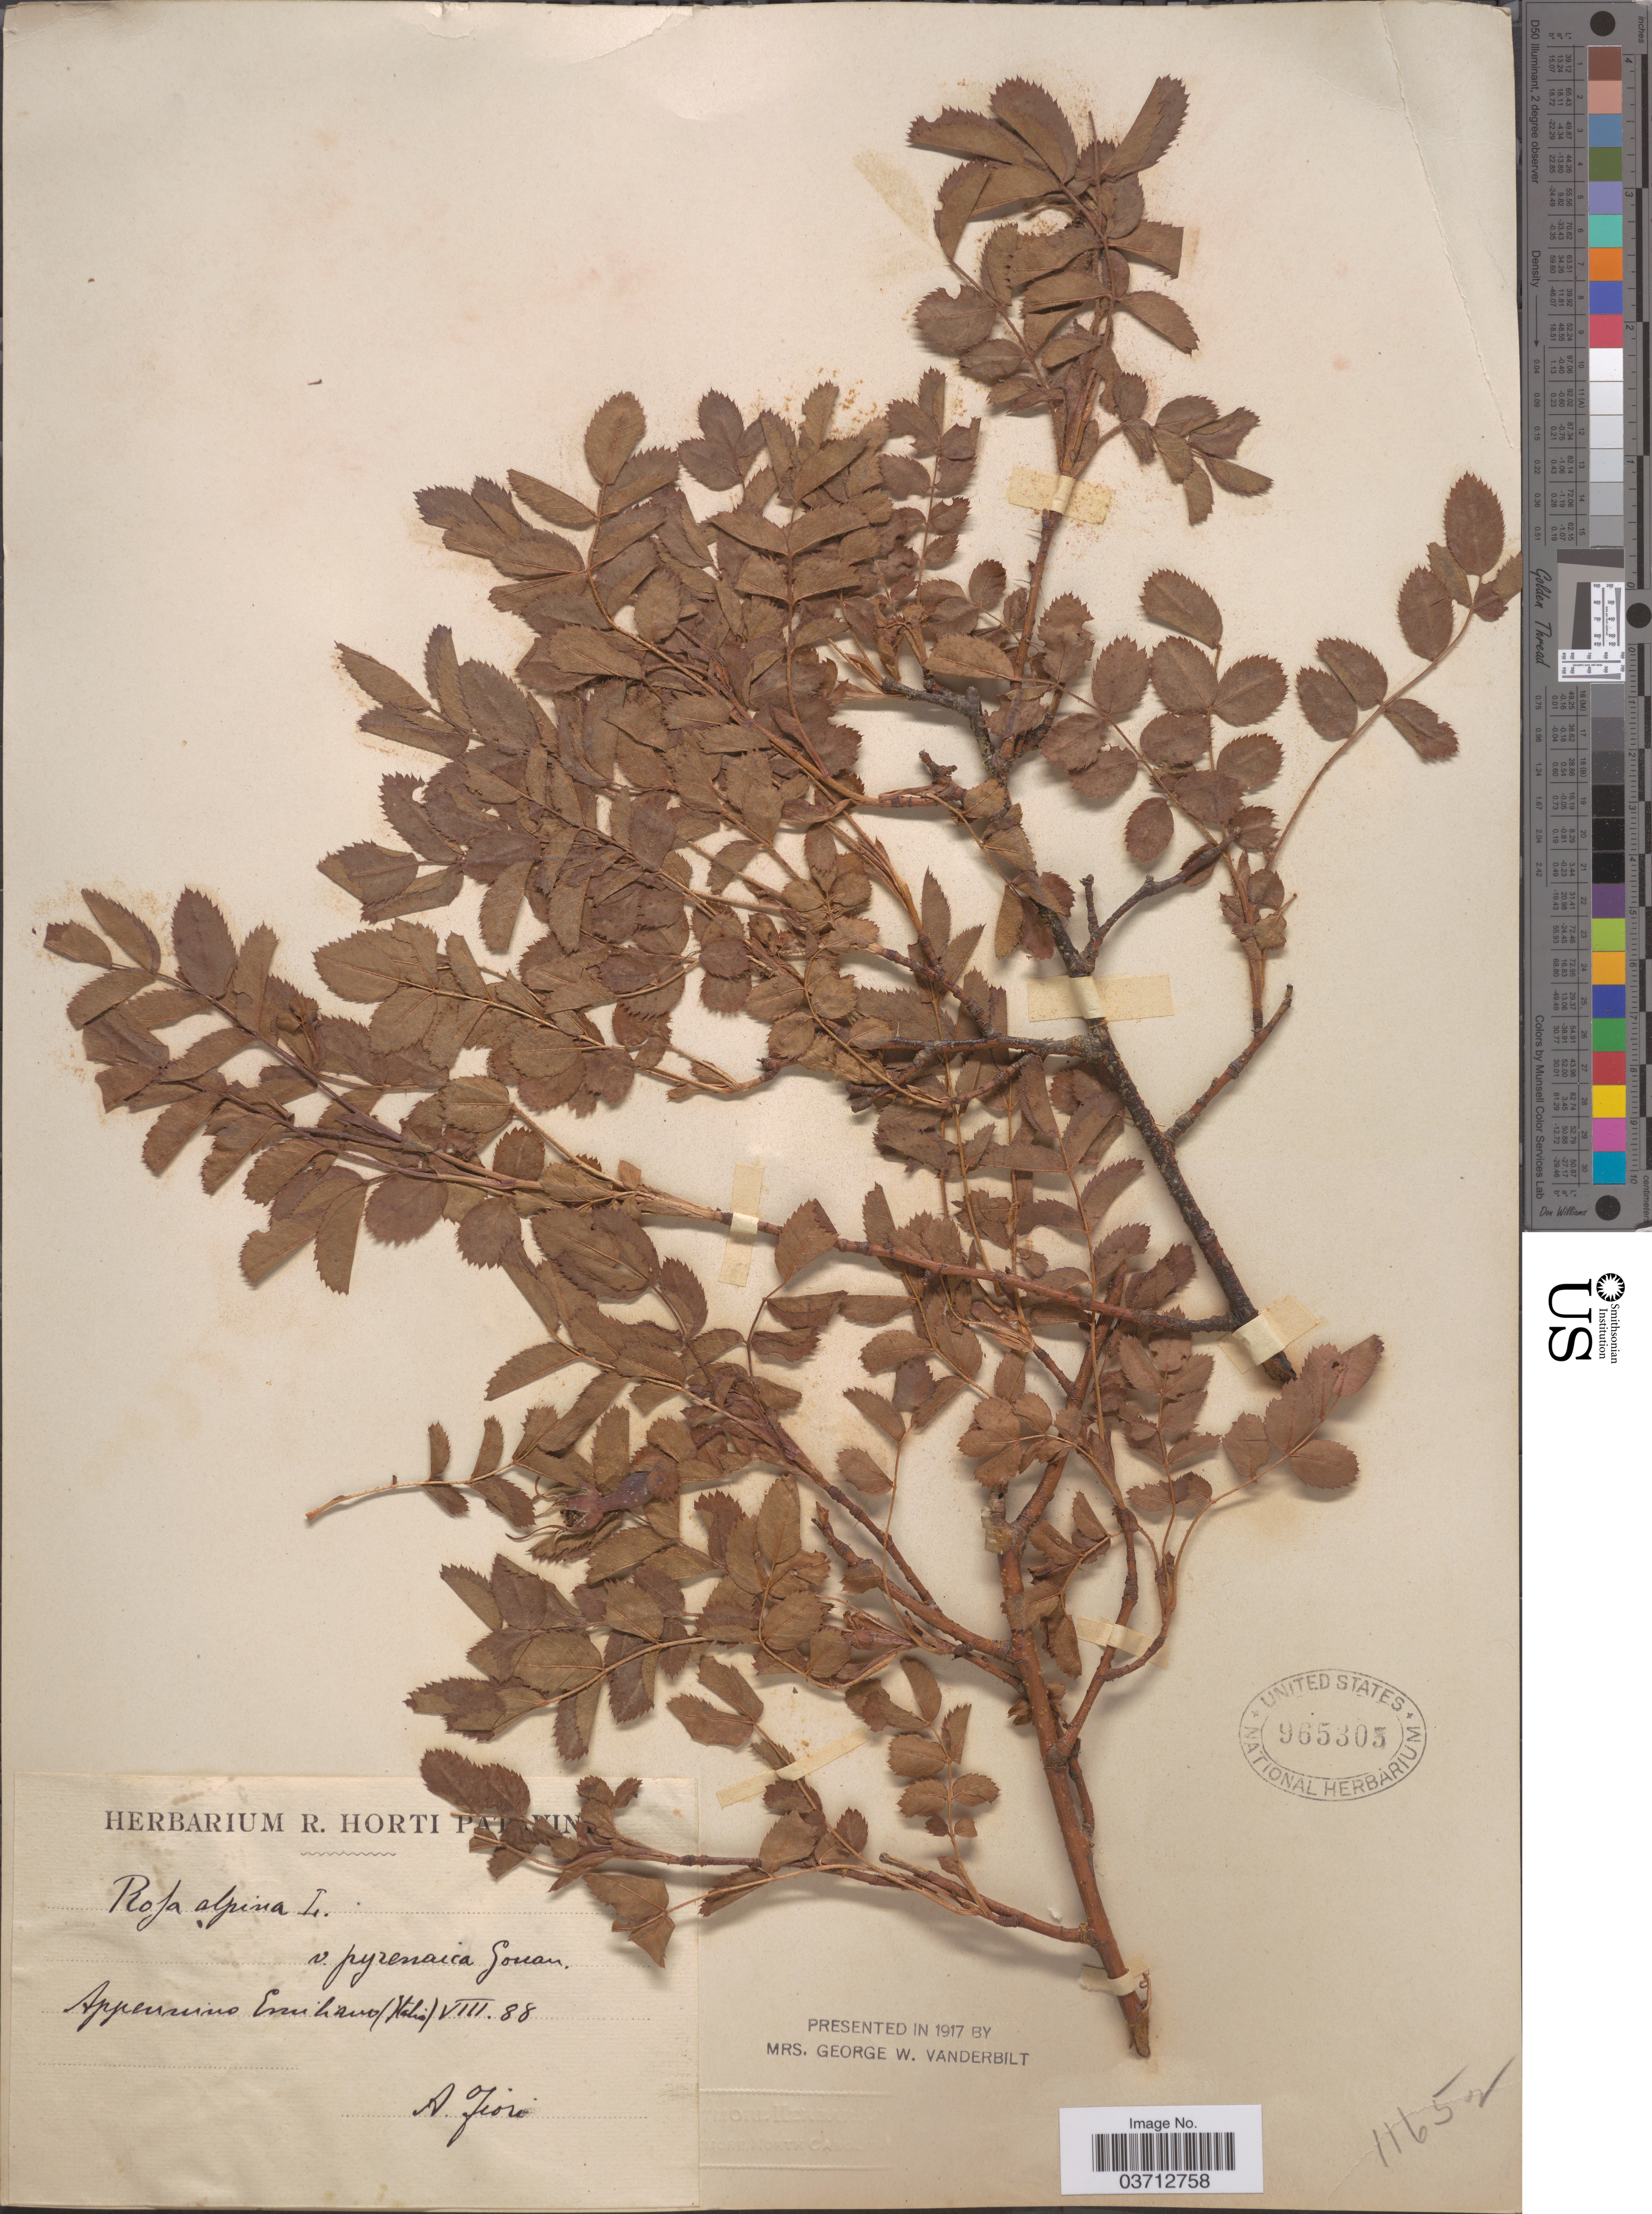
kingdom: Plantae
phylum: Tracheophyta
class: Magnoliopsida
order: Rosales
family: Rosaceae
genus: Rosa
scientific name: Rosa alpina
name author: L.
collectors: A. Fiori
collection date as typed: Transcribed d/m/y: /8/88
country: Italy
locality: Appennino Emiliano.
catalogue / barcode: US 965305